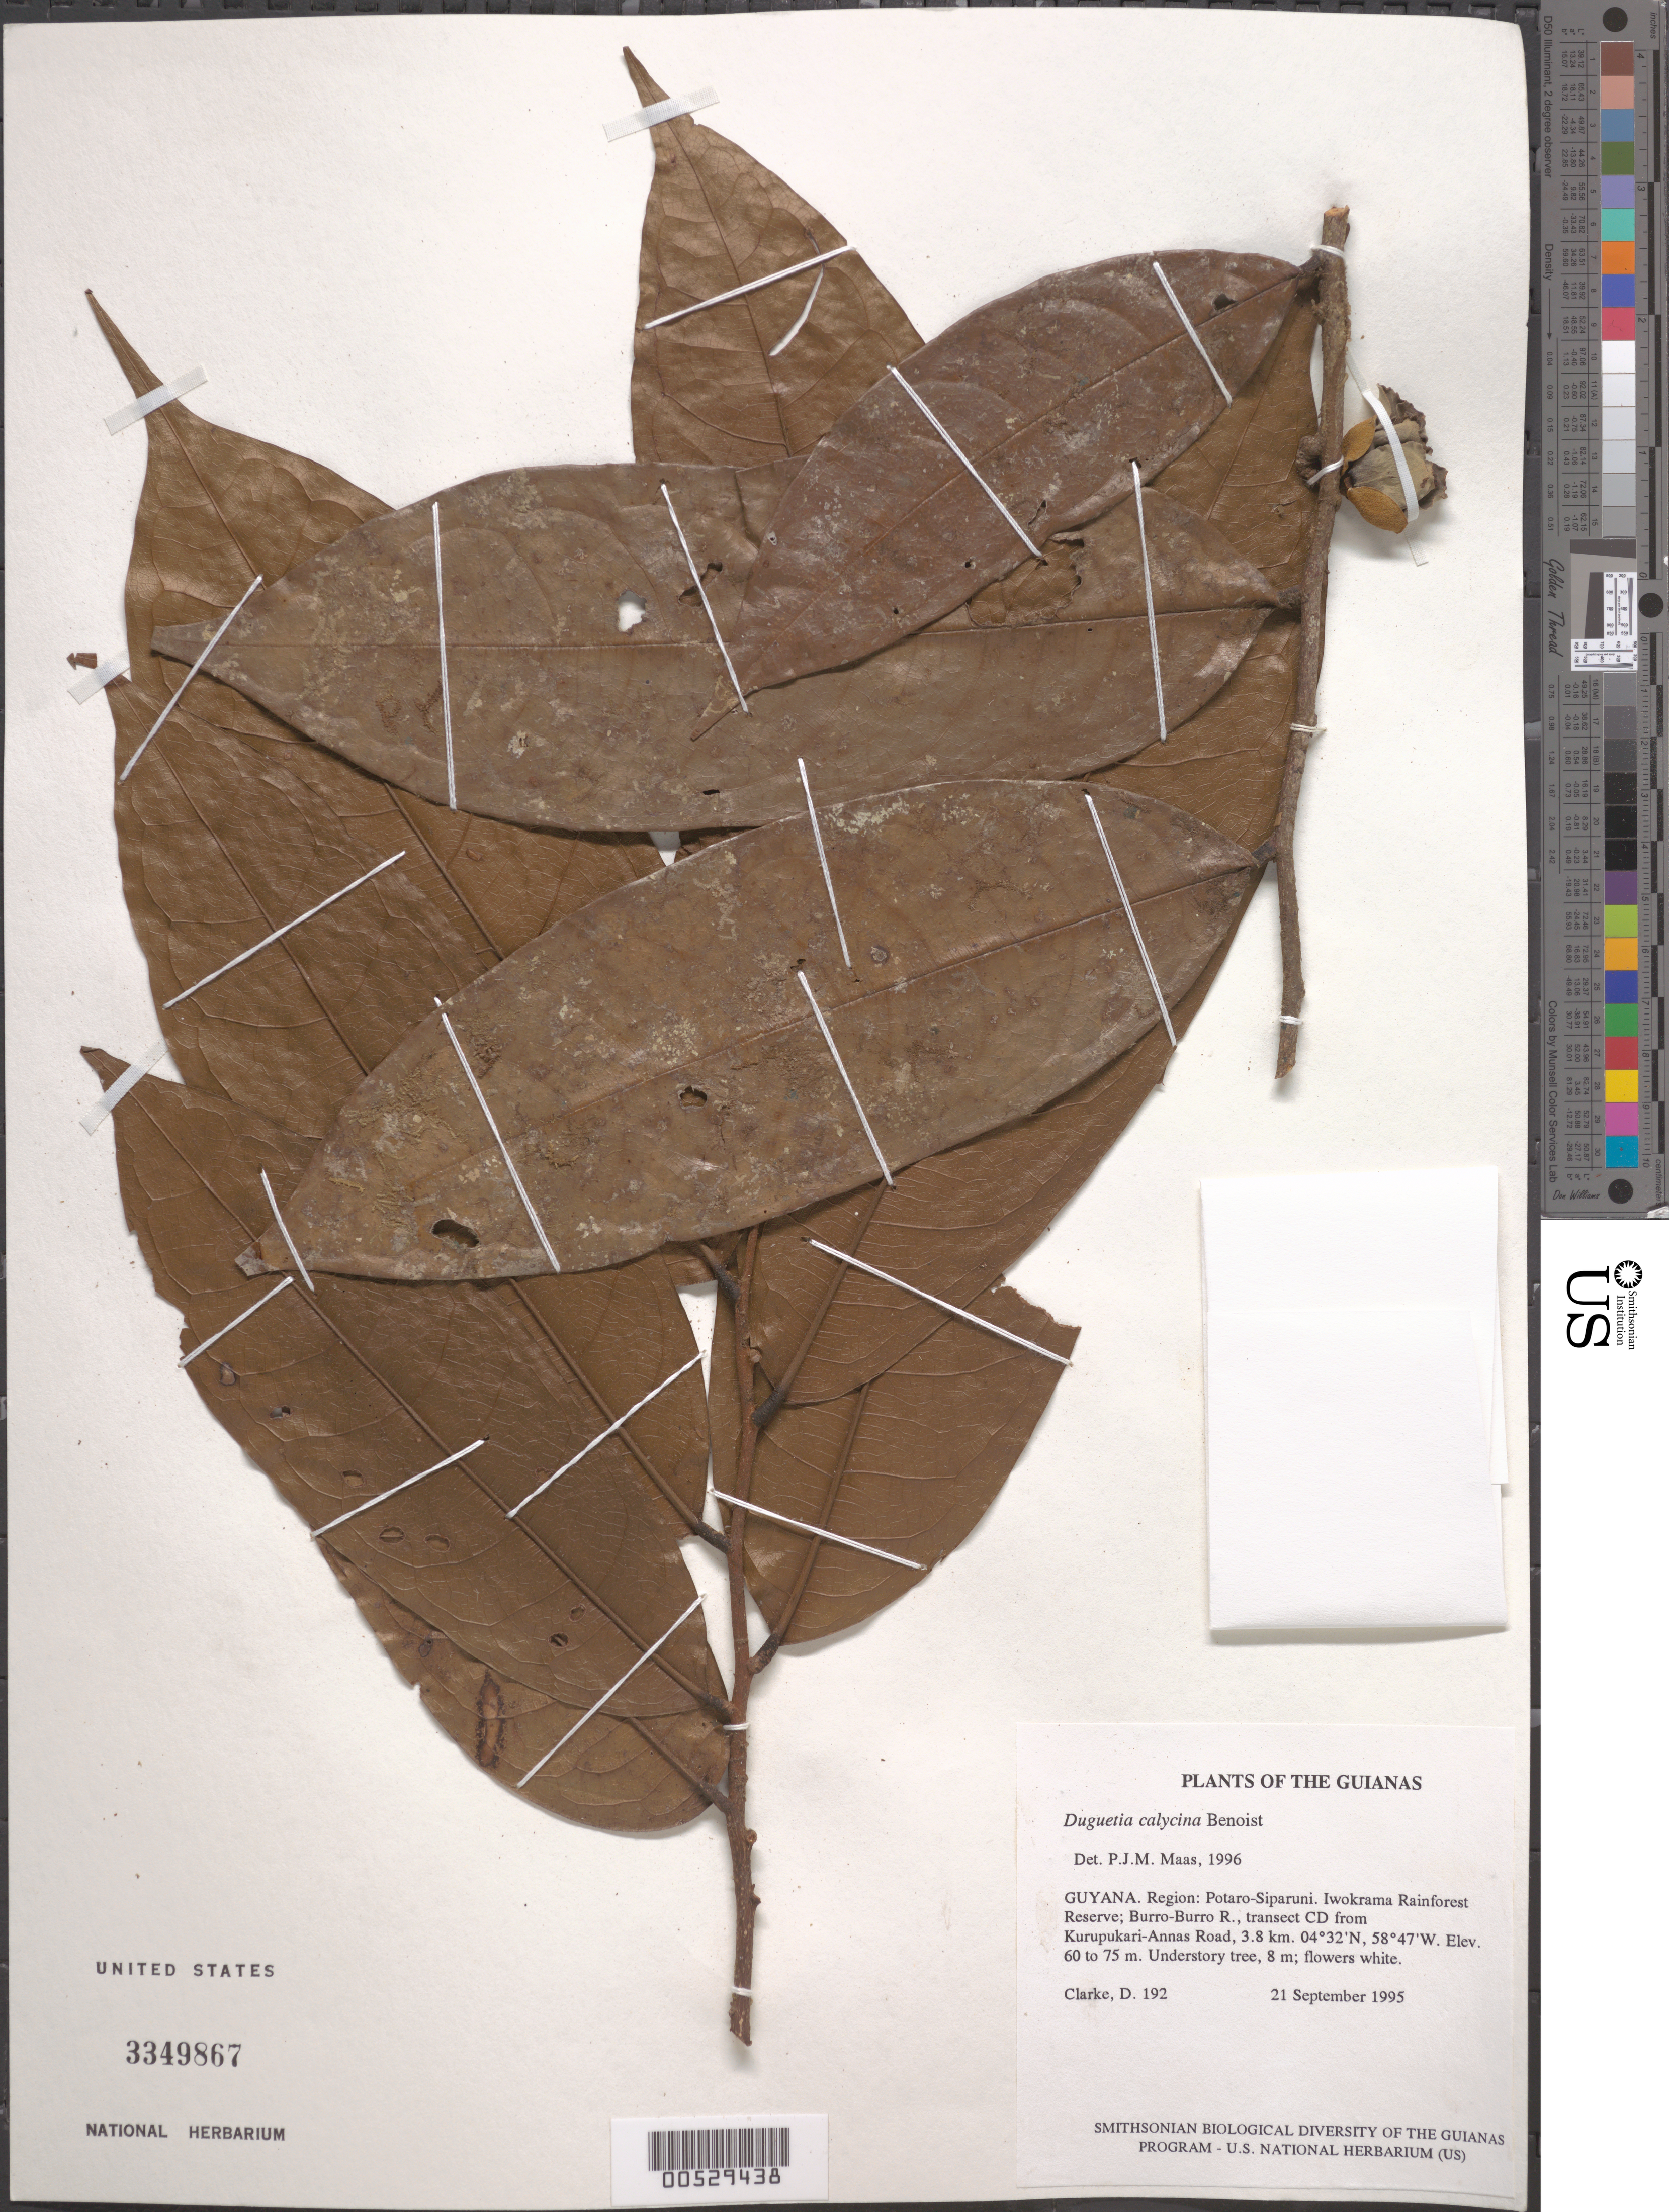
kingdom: Plantae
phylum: Tracheophyta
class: Magnoliopsida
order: Magnoliales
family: Annonaceae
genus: Duguetia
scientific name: Duguetia calycina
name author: Benoist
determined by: Maas, Paul J. M.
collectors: H. D. Clarke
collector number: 192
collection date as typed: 21 September 1995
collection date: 1995-09-21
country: Guyana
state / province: Potaro-Siparuni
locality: Iwokrama Rainforest Reserve; Burro-Burro R., transect CD from Kurupukari-Annas Road, 3.8 km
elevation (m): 60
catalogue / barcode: US 3349867